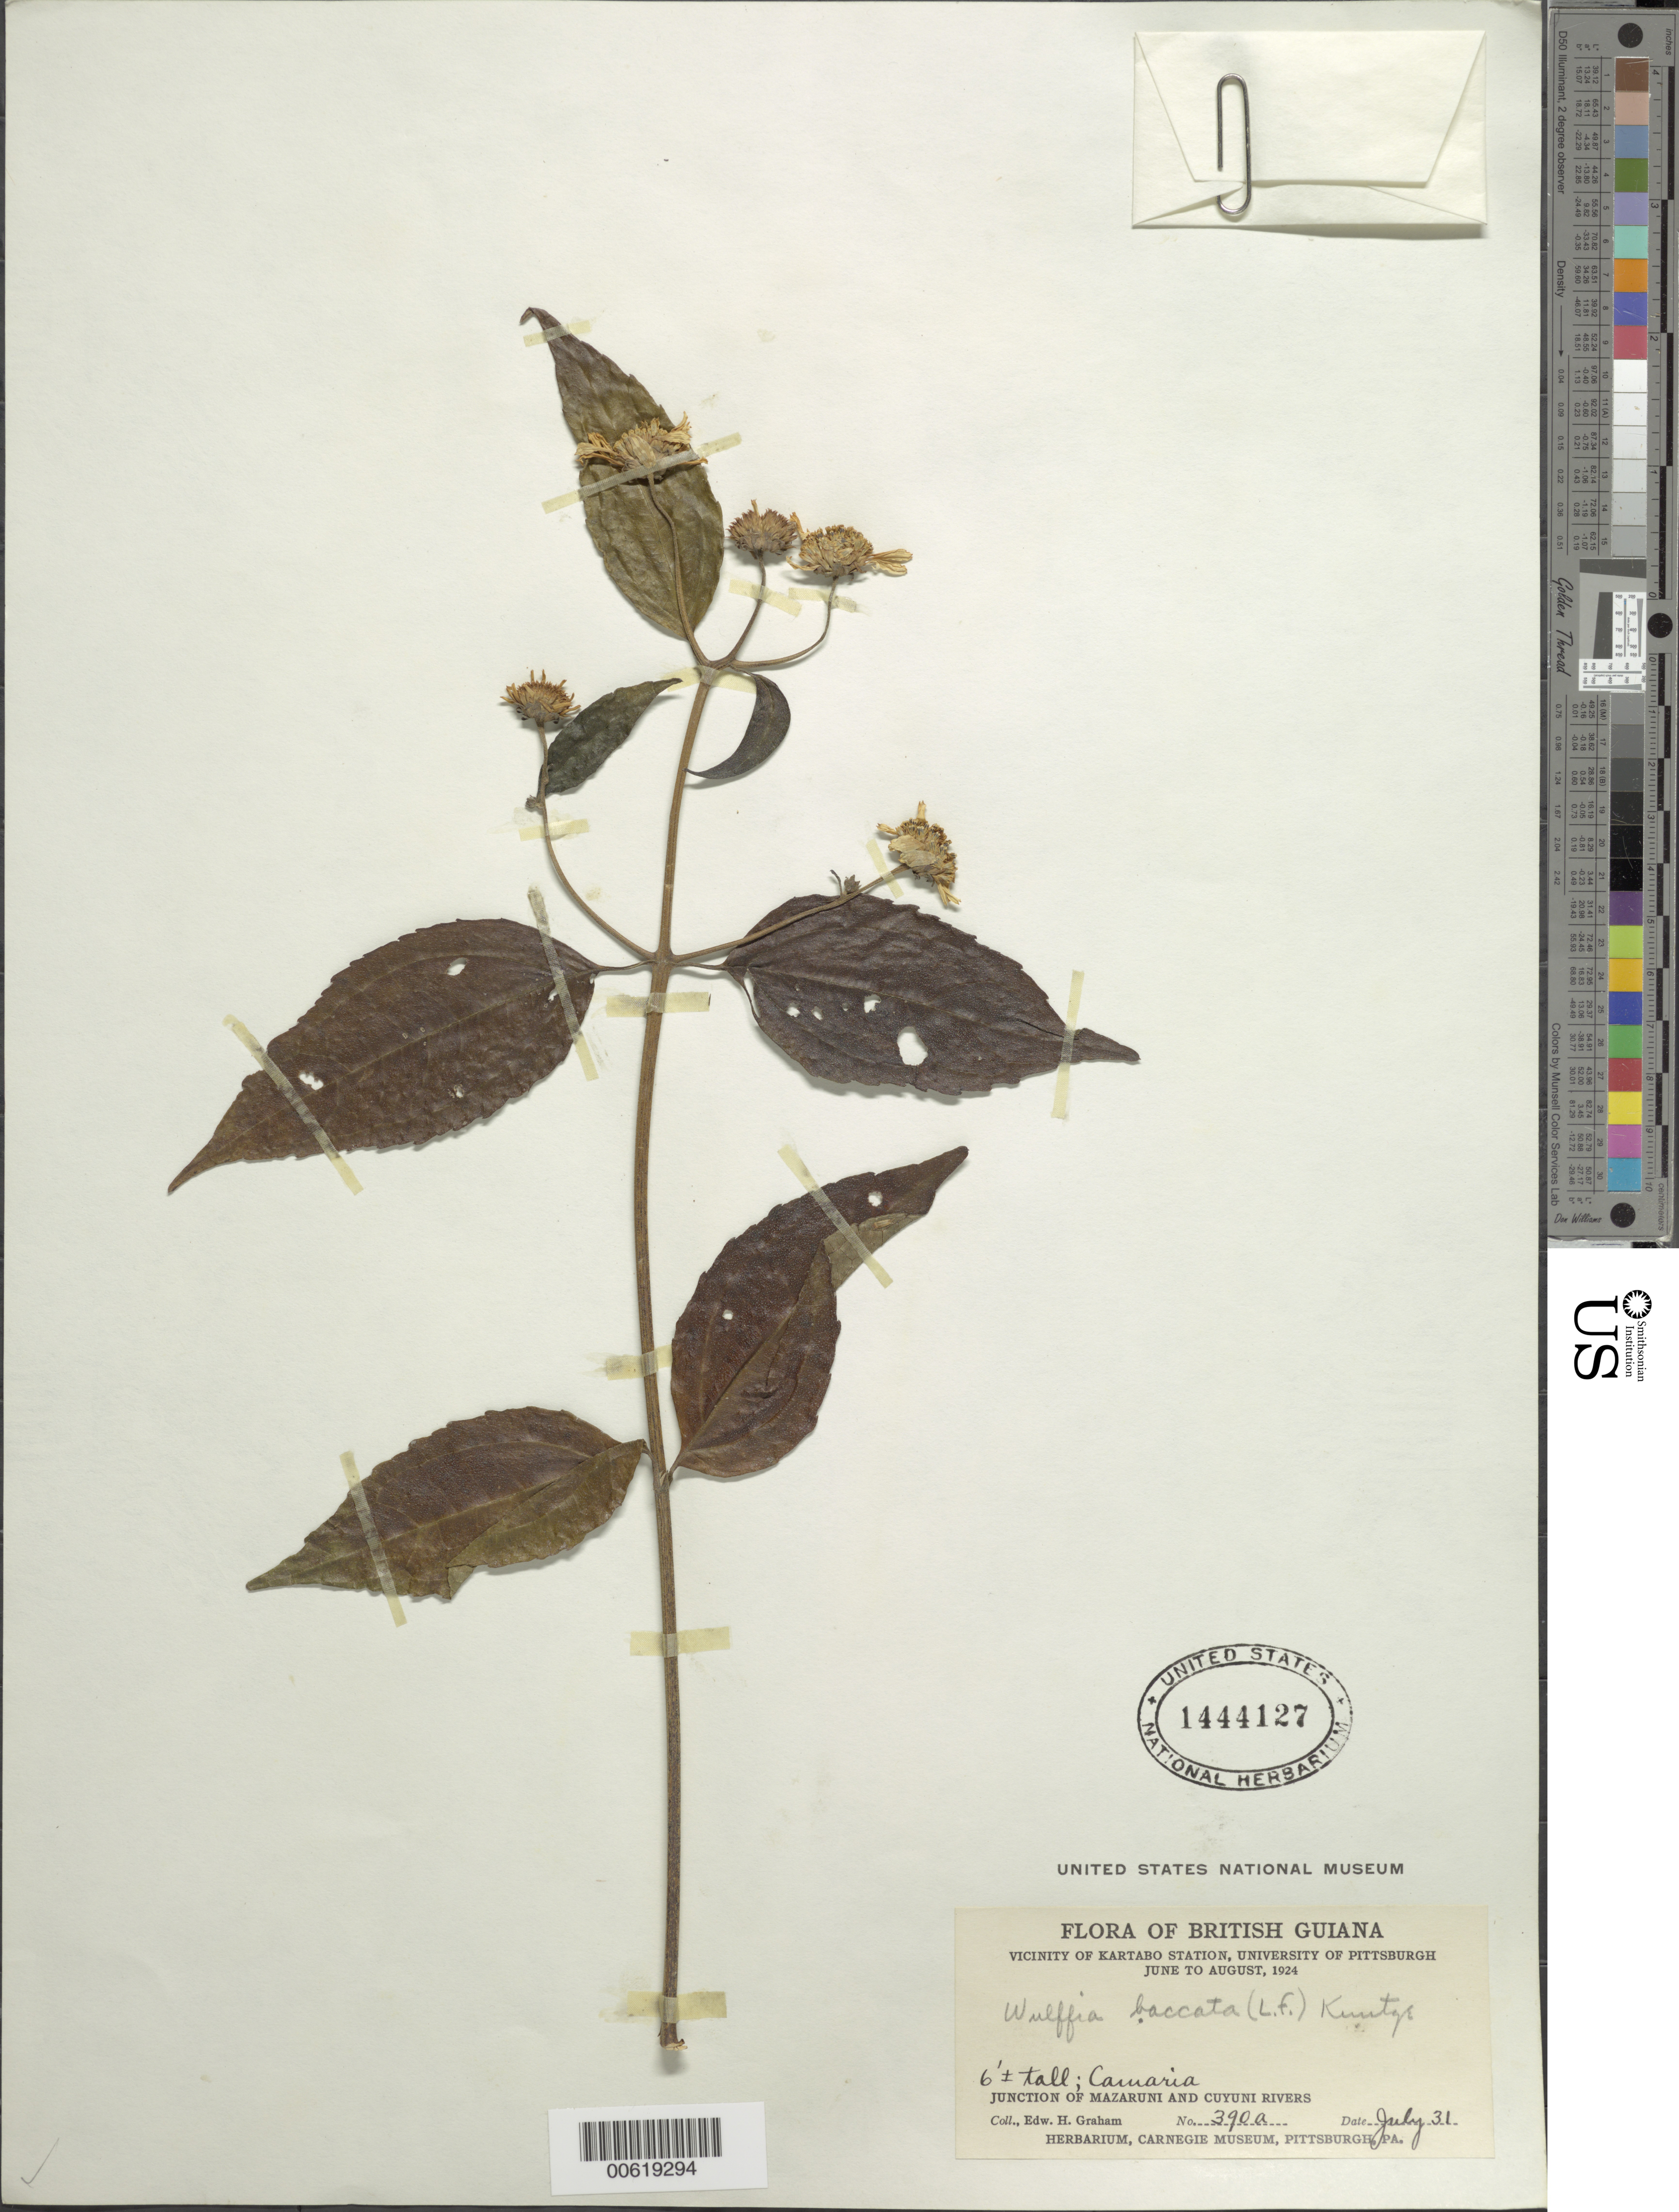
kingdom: Plantae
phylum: Tracheophyta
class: Magnoliopsida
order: Asterales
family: Asteraceae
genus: Wulffia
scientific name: Wulffia baccata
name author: (L. f.) Kuntze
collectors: E. H. Graham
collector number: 390 a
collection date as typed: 31-Jul-24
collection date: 1924-07-31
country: Guyana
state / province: Cuyuni-Mazaruni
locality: Kartabo Station vic., Camaria Road, junction of Mazaruni and Cuyuni Rivers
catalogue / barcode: US 1444127